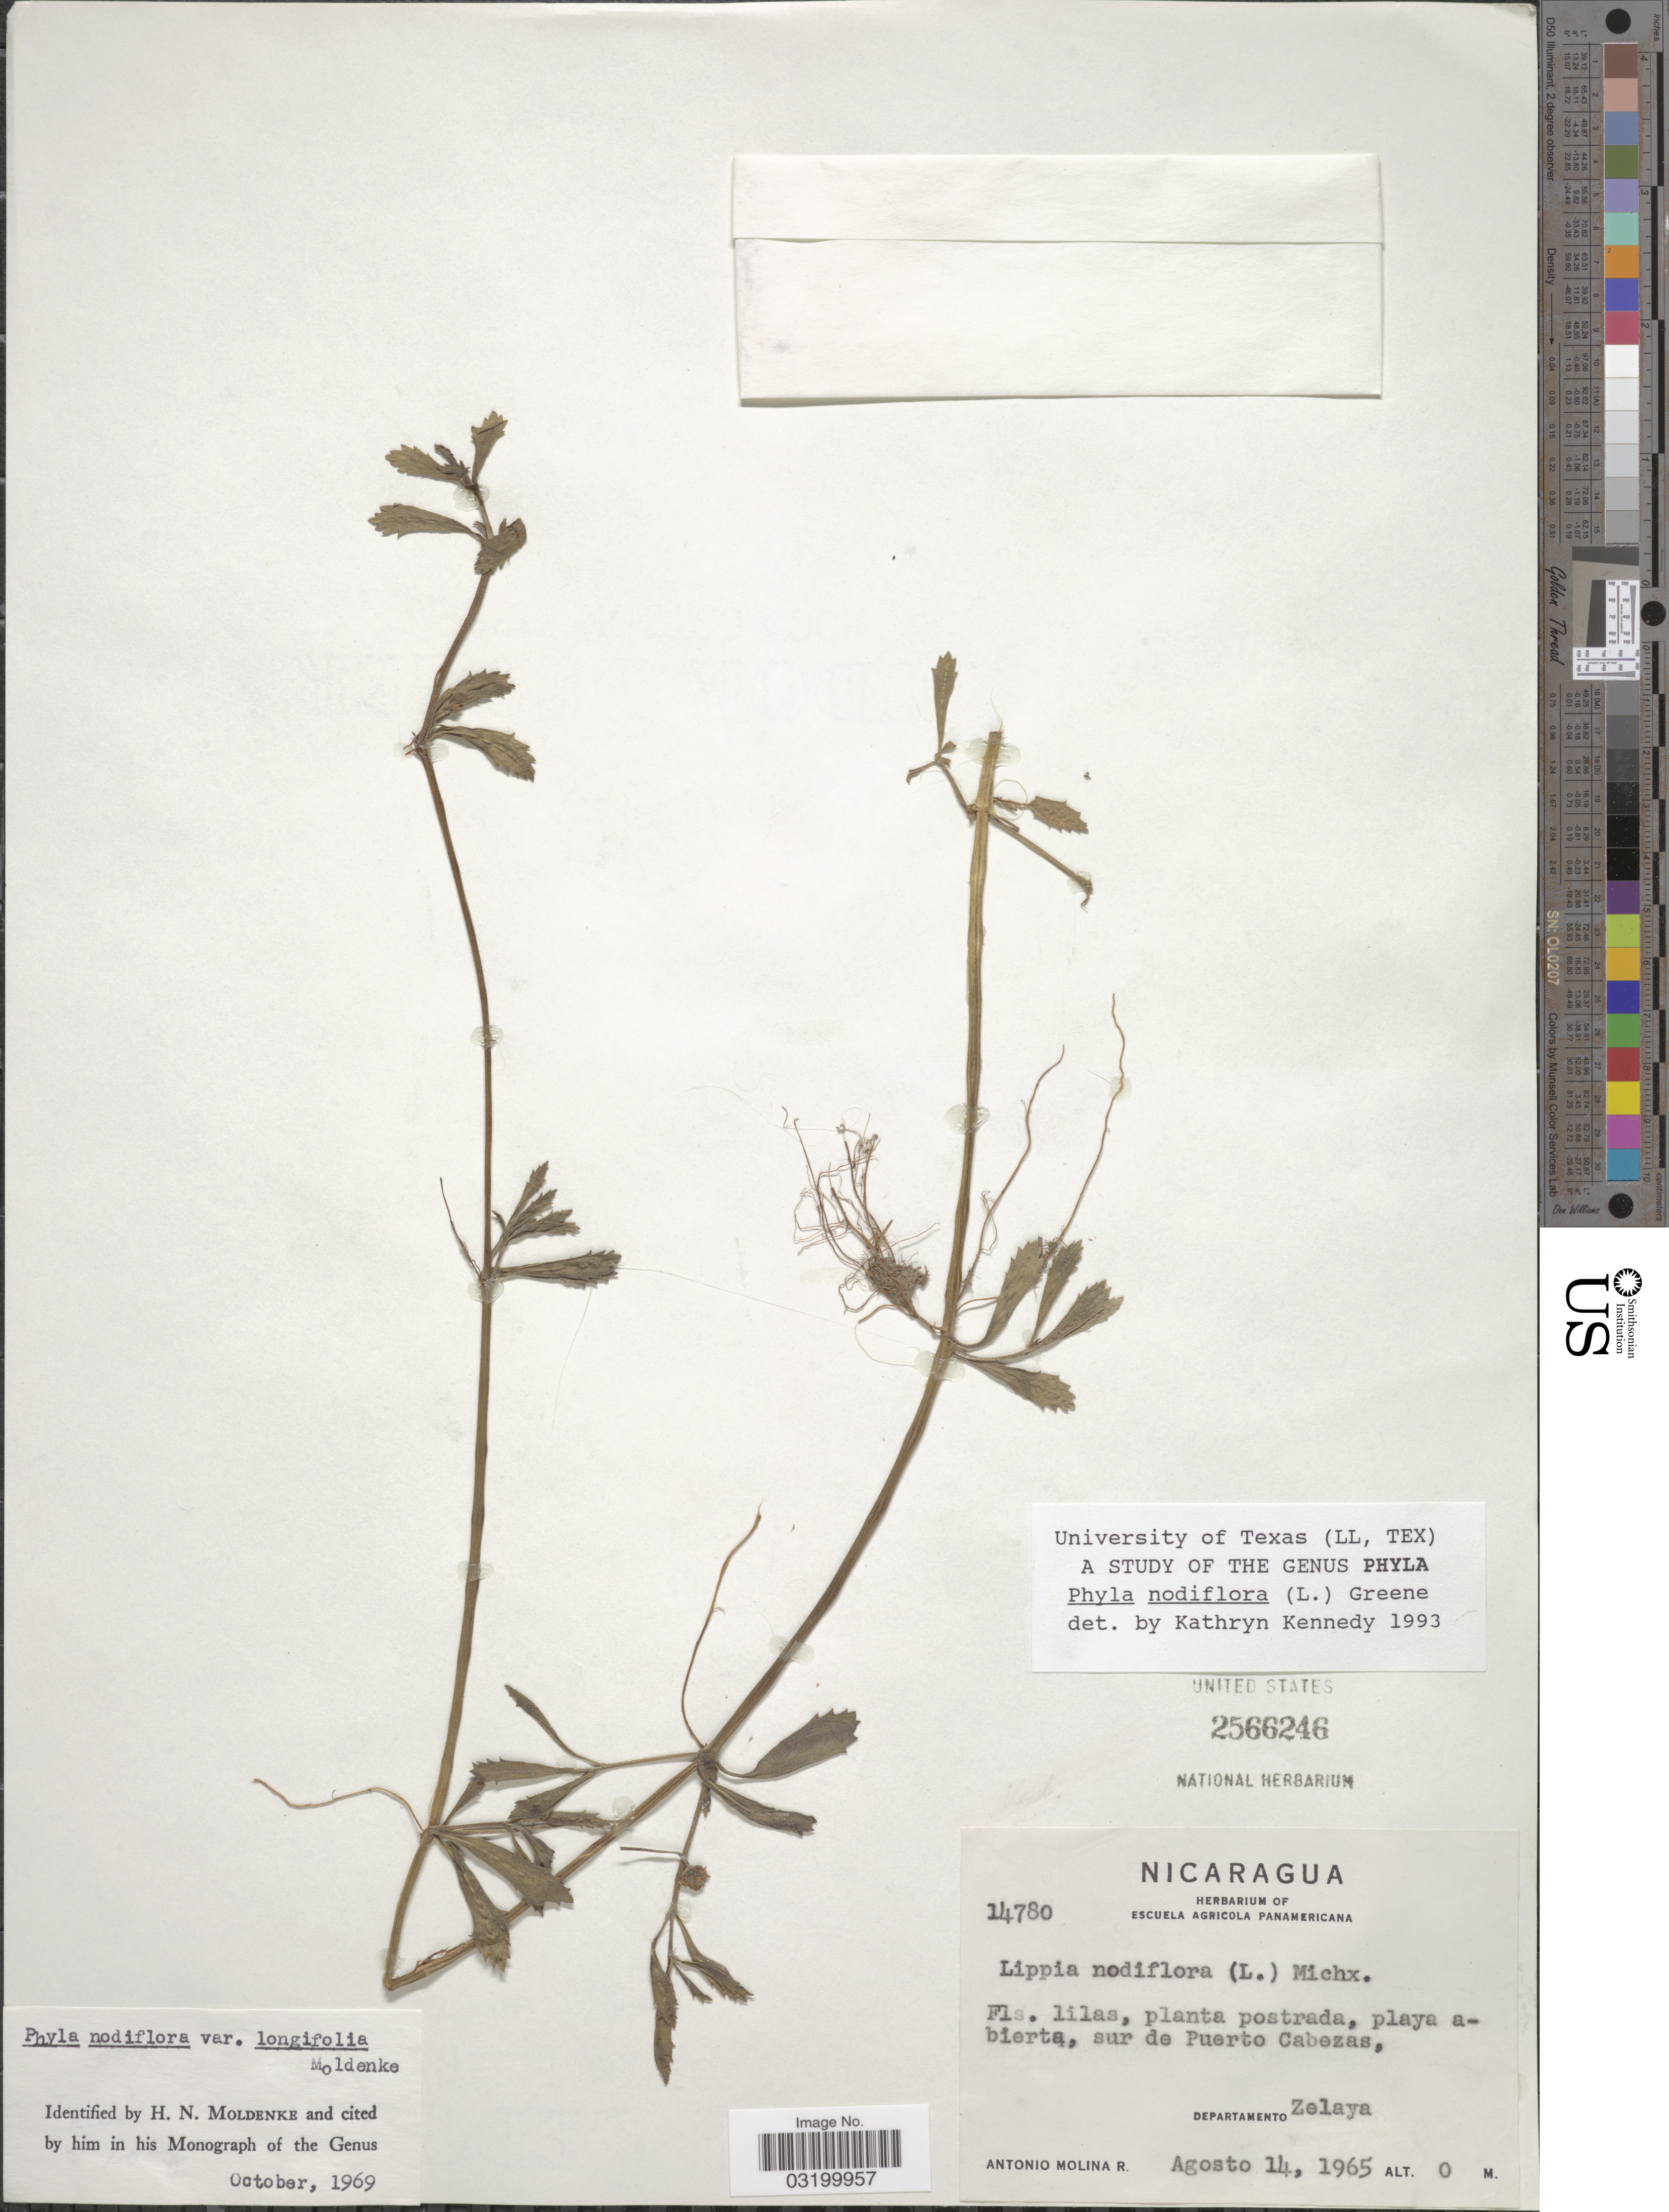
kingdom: Plantae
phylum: Tracheophyta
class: Magnoliopsida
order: Lamiales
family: Verbenaceae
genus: Phyla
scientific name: Phyla nodiflora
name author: (L.) Greene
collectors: A. Molina R.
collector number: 14780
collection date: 1965-08-14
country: Nicaragua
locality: Playa abierta, sur de Puerto Cabezas. Departamento Zelaya.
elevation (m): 0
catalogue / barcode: US 2566246